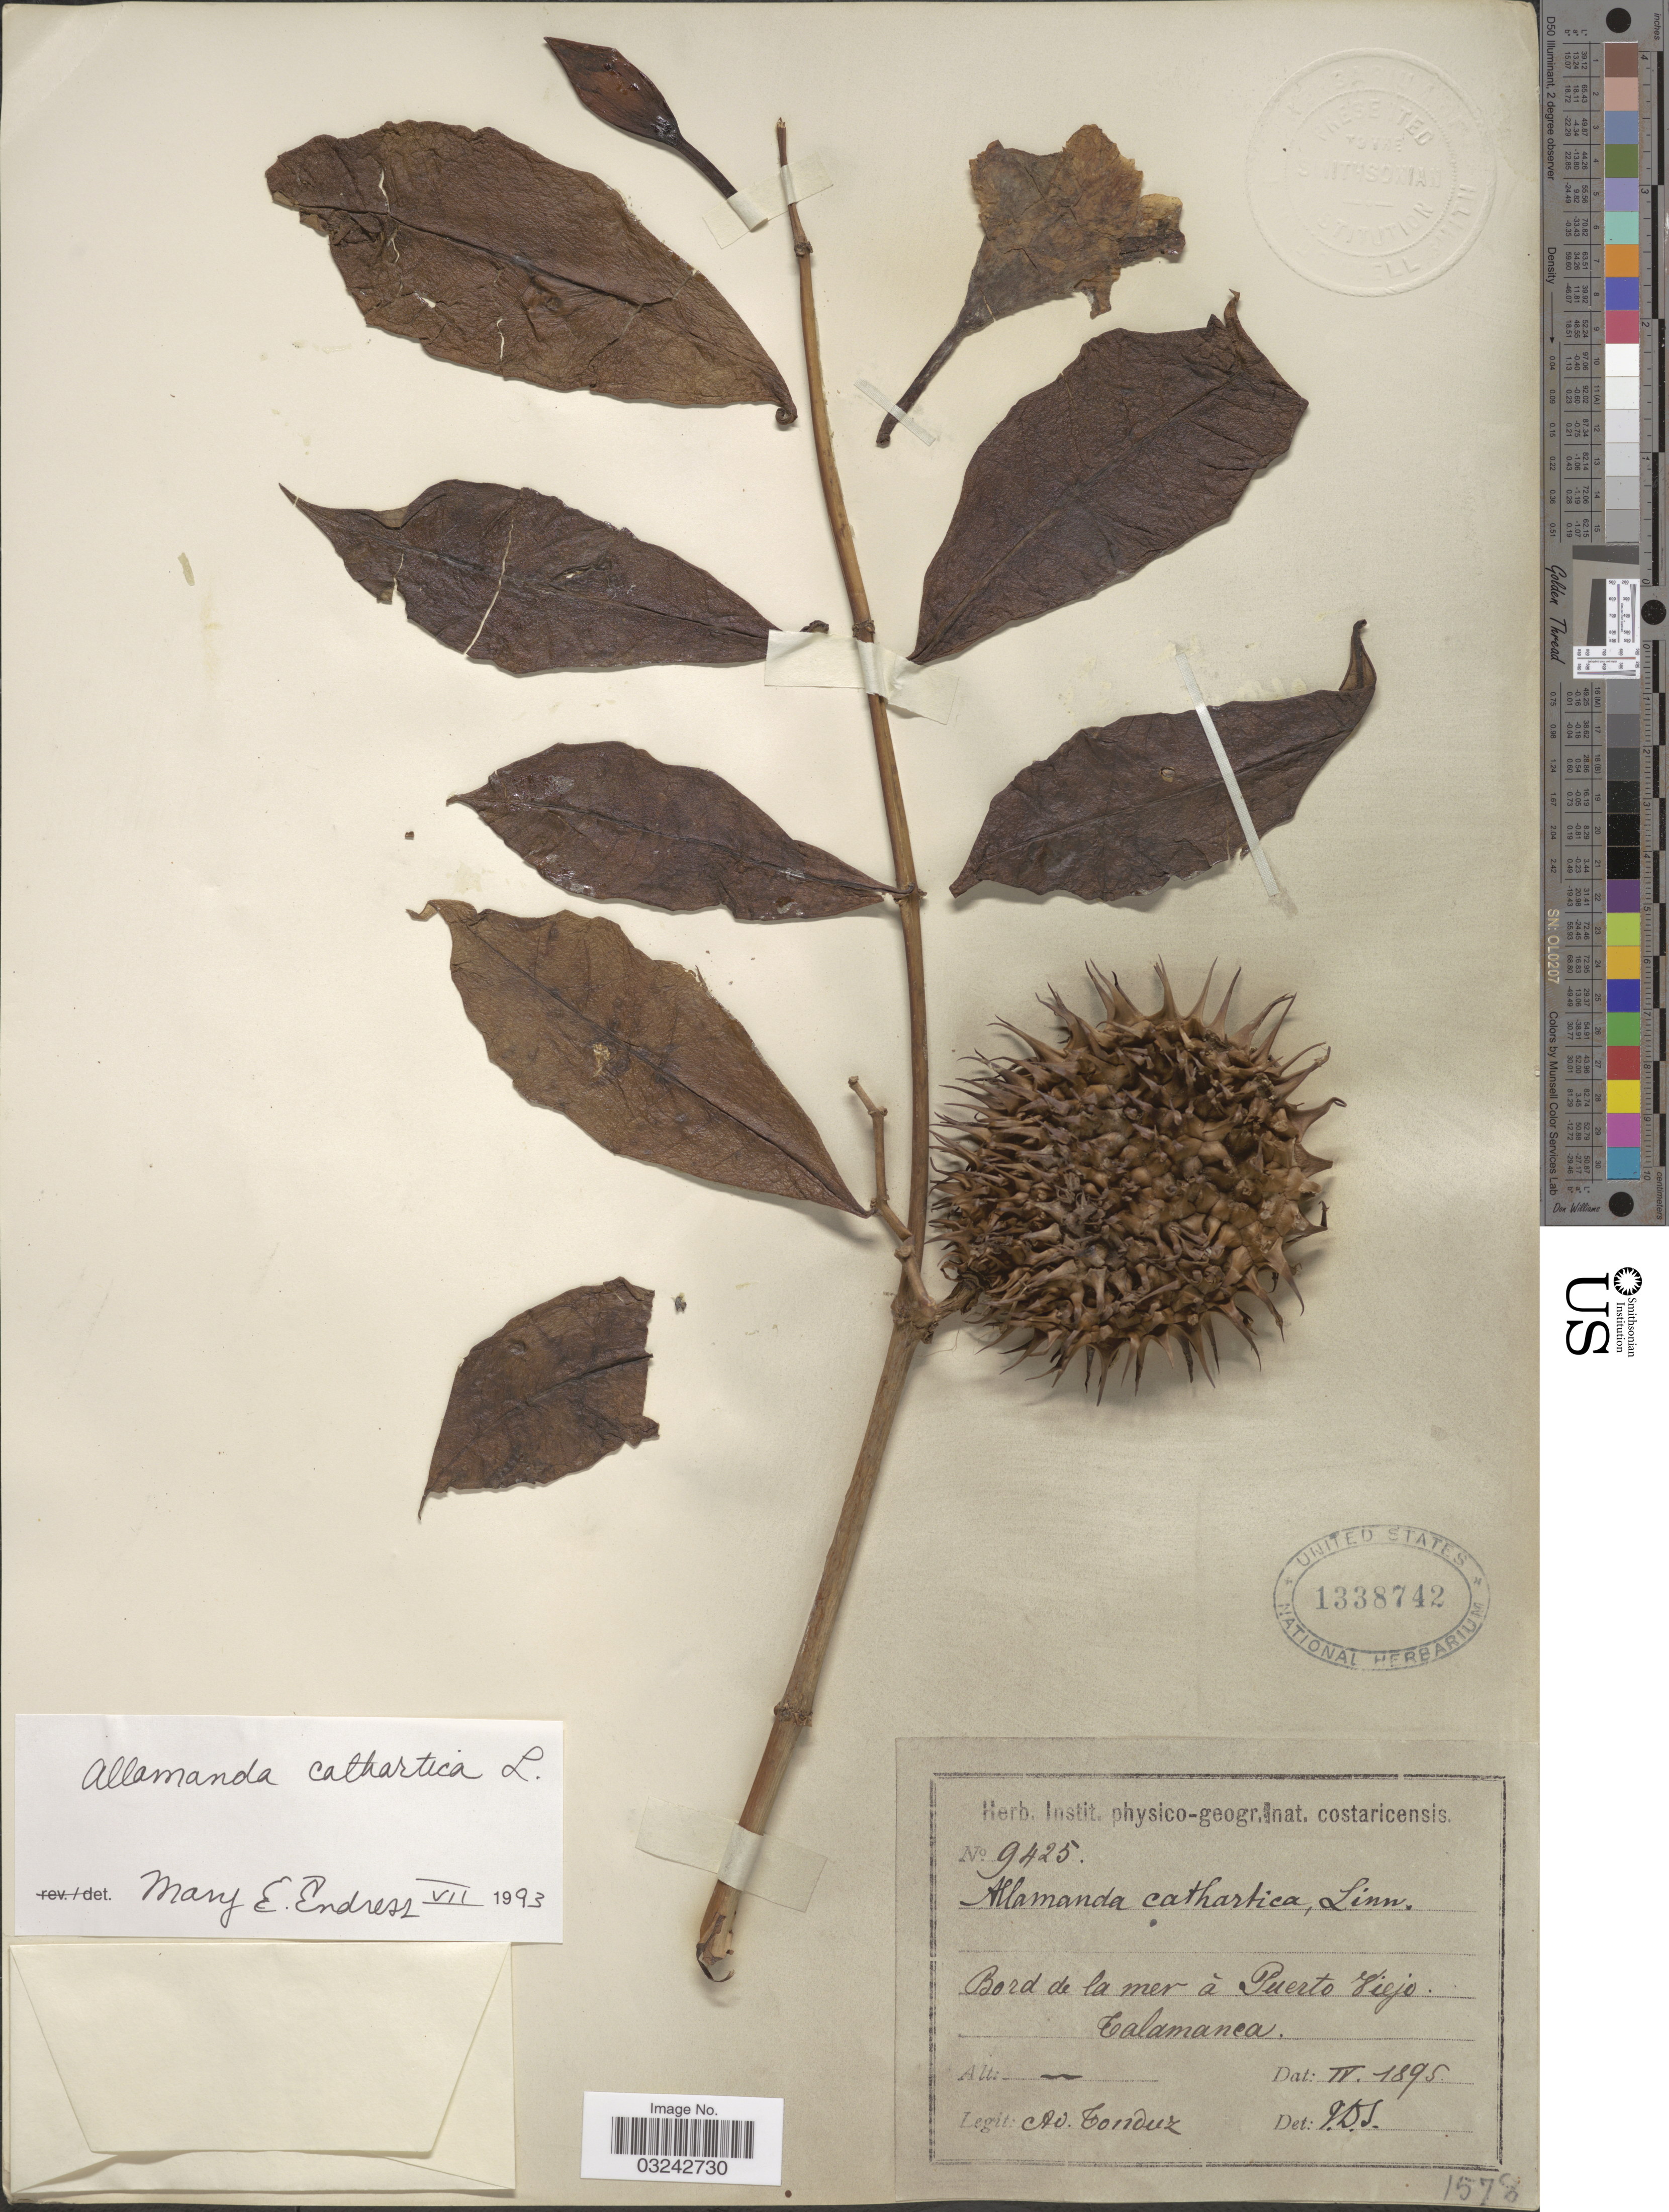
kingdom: Plantae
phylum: Tracheophyta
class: Magnoliopsida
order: Gentianales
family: Apocynaceae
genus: Allamanda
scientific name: Allamanda cathartica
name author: L.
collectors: A. Tonduz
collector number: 9425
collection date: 1895-04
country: Costa Rica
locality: Bord de la mer á Puerto Viejo. Talamanca.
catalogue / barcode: US 1338742